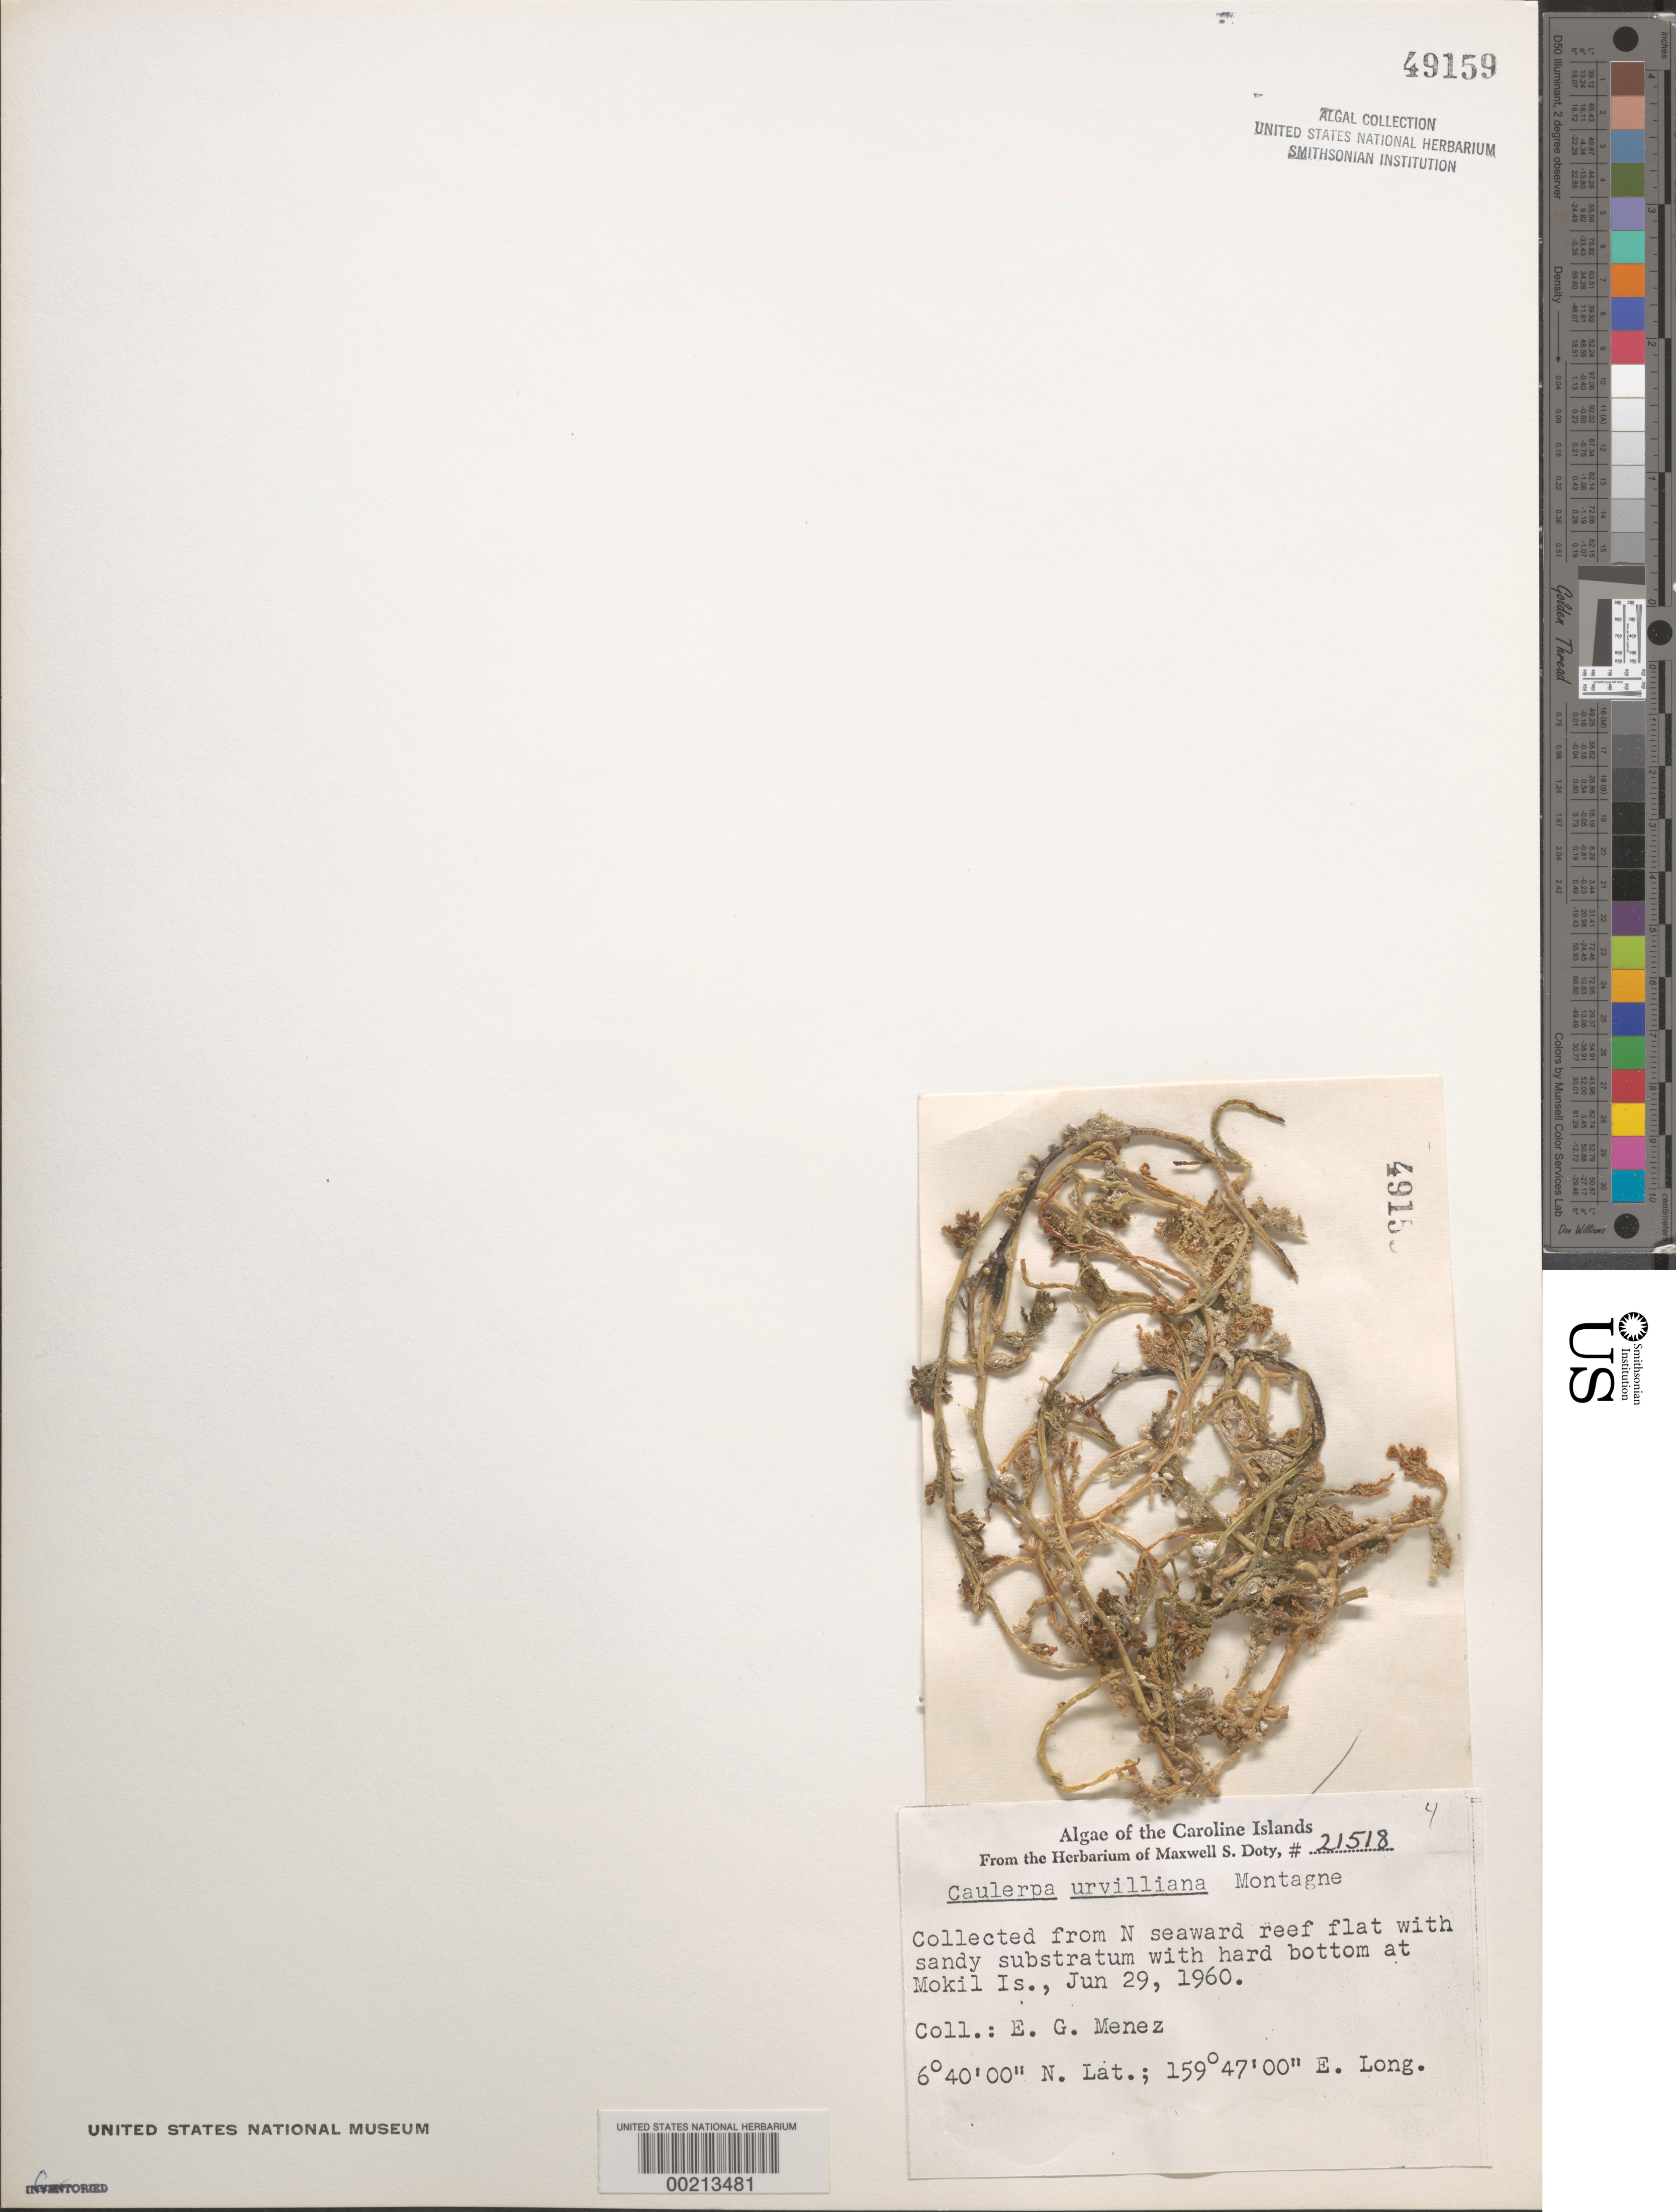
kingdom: Plantae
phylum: Chlorophyta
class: Ulvophyceae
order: Bryopsidales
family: Caulerpaceae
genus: Caulerpa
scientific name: Caulerpa urvilleana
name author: Mont.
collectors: Meñez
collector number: MSD 21518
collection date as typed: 29 Jun 1960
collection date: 1960-06-29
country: Micronesia, Federated States of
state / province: Pohnpei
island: Mwokil (Mokil) Atoll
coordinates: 6 40' 00" N, 159 47' 00" E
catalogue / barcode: US 49159